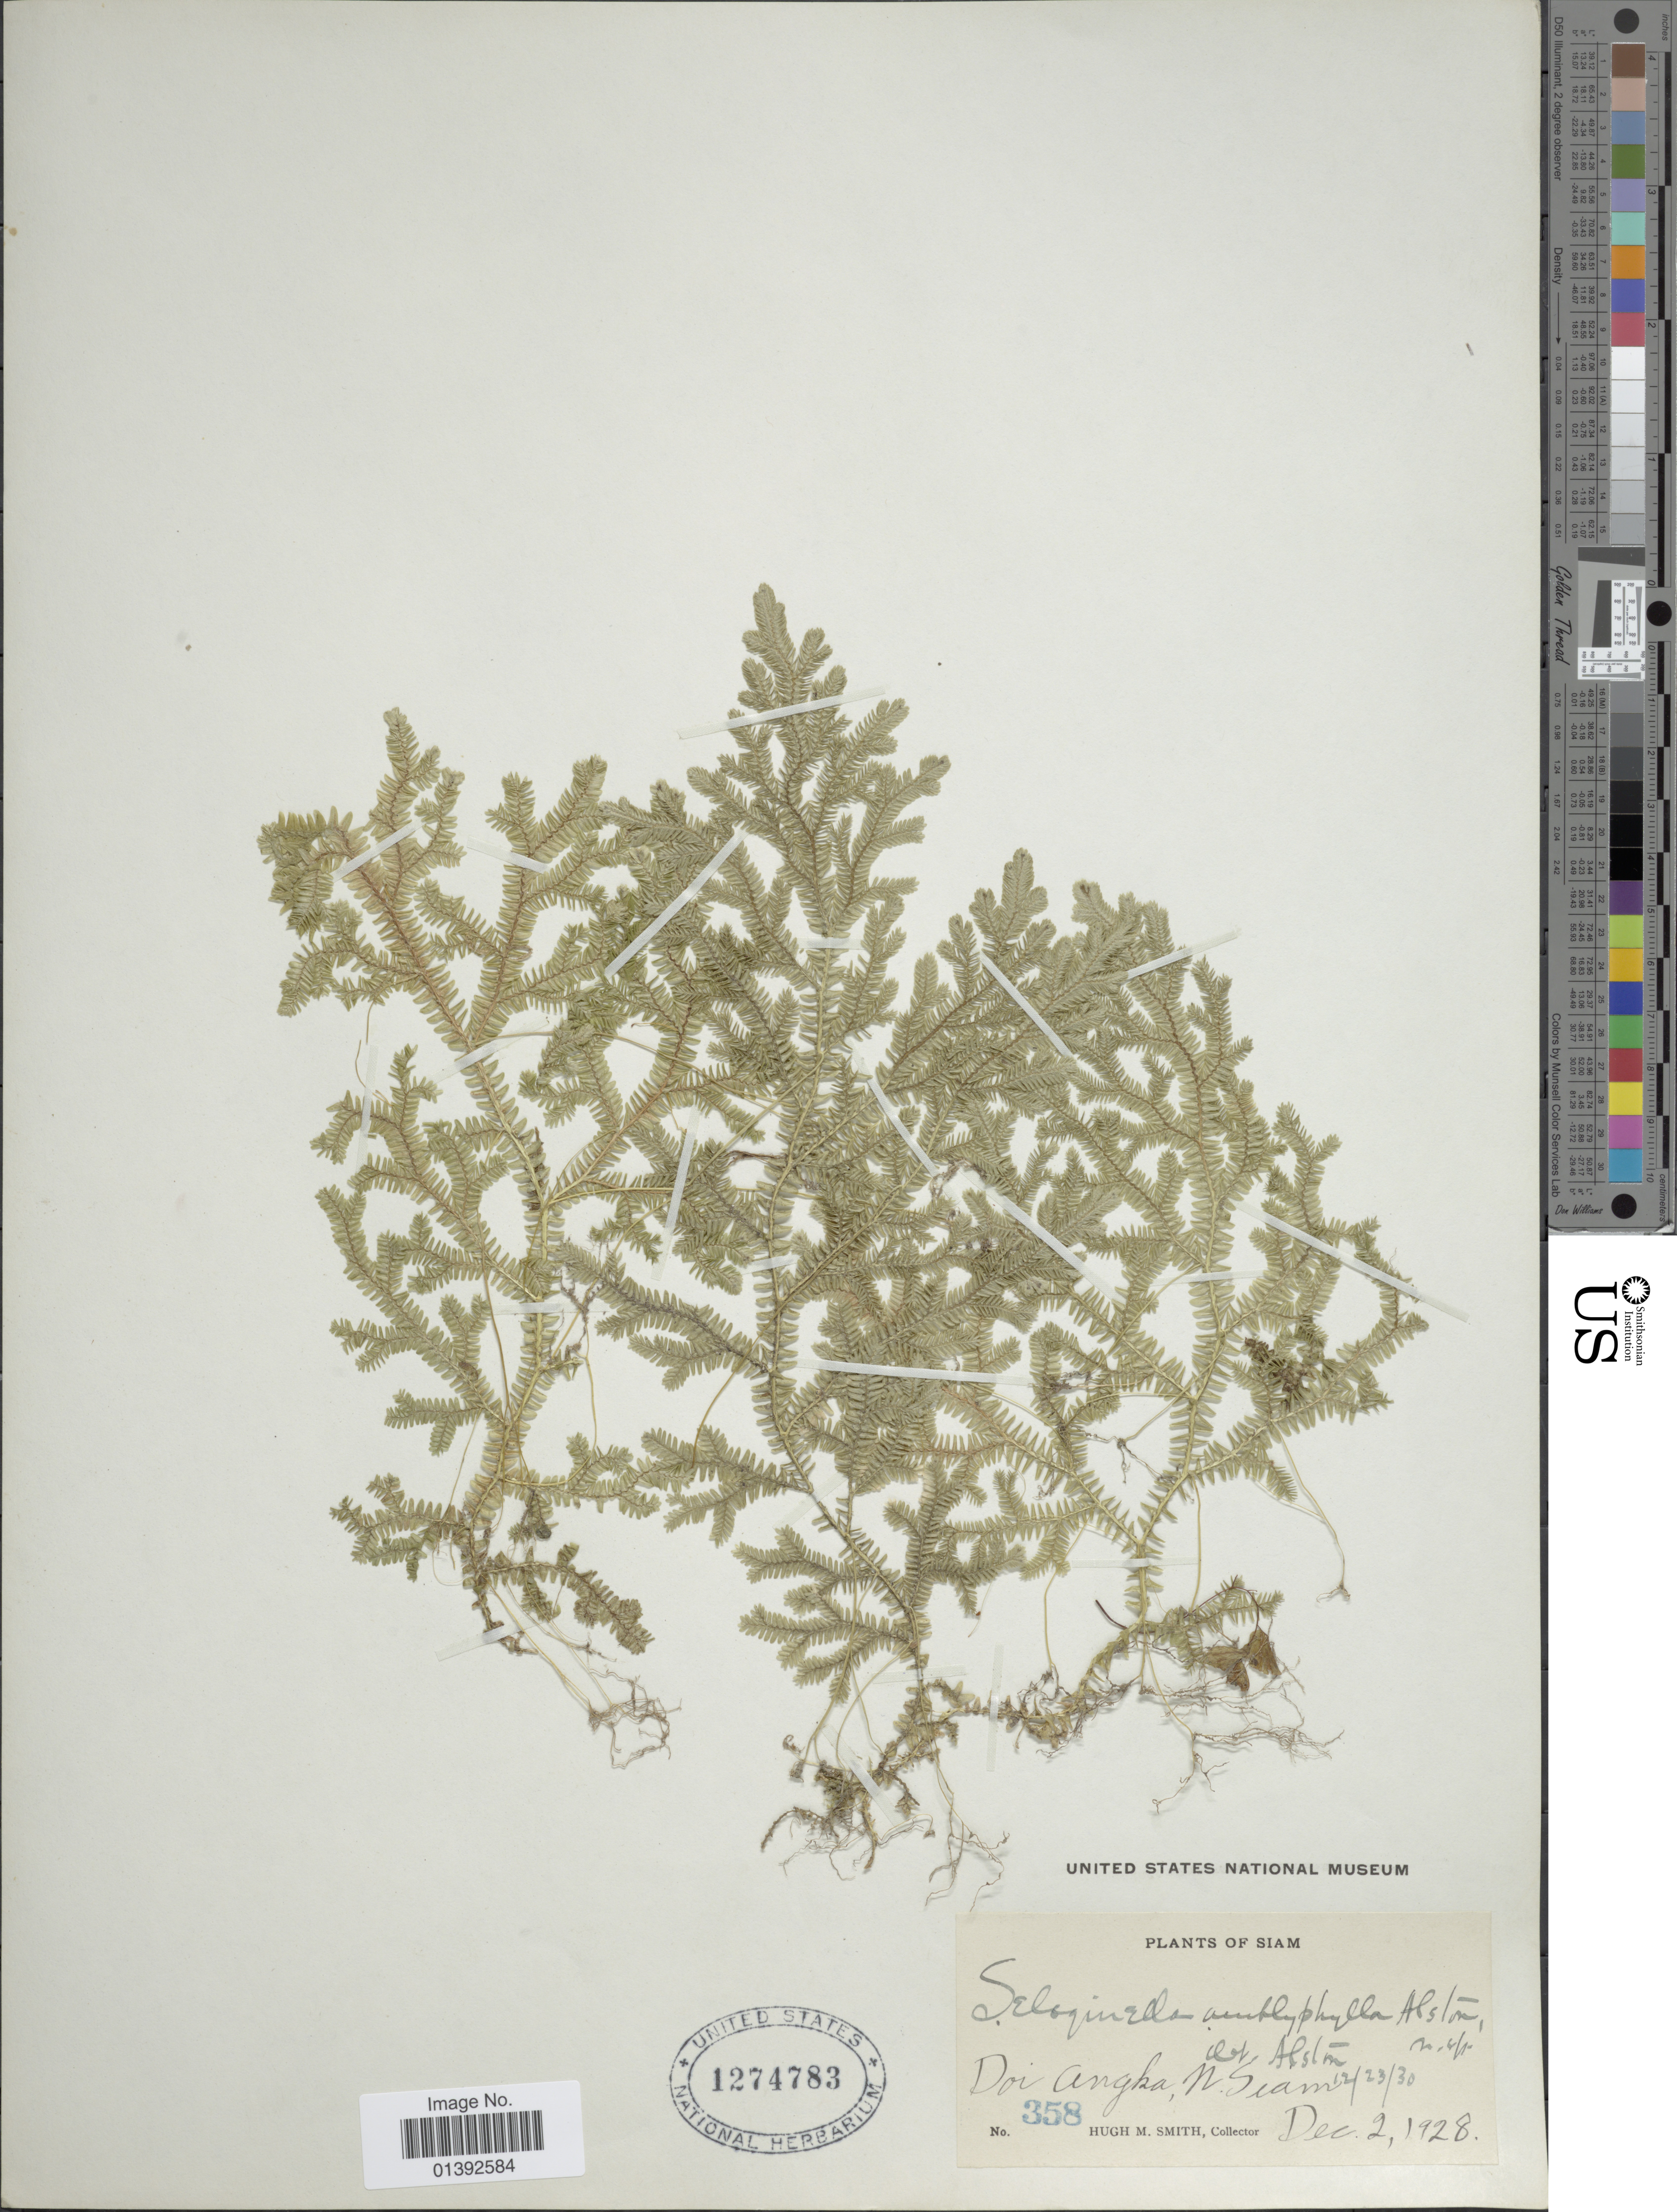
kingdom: Plantae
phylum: Tracheophyta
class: Lycopodiopsida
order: Selaginellales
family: Selaginellaceae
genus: Selaginella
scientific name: Selaginella amblyphylla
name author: Alston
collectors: H. M. Smith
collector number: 358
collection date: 1928-12-02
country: Thailand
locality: Siam, Doi Angka, N. Siam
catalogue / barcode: US 1274783